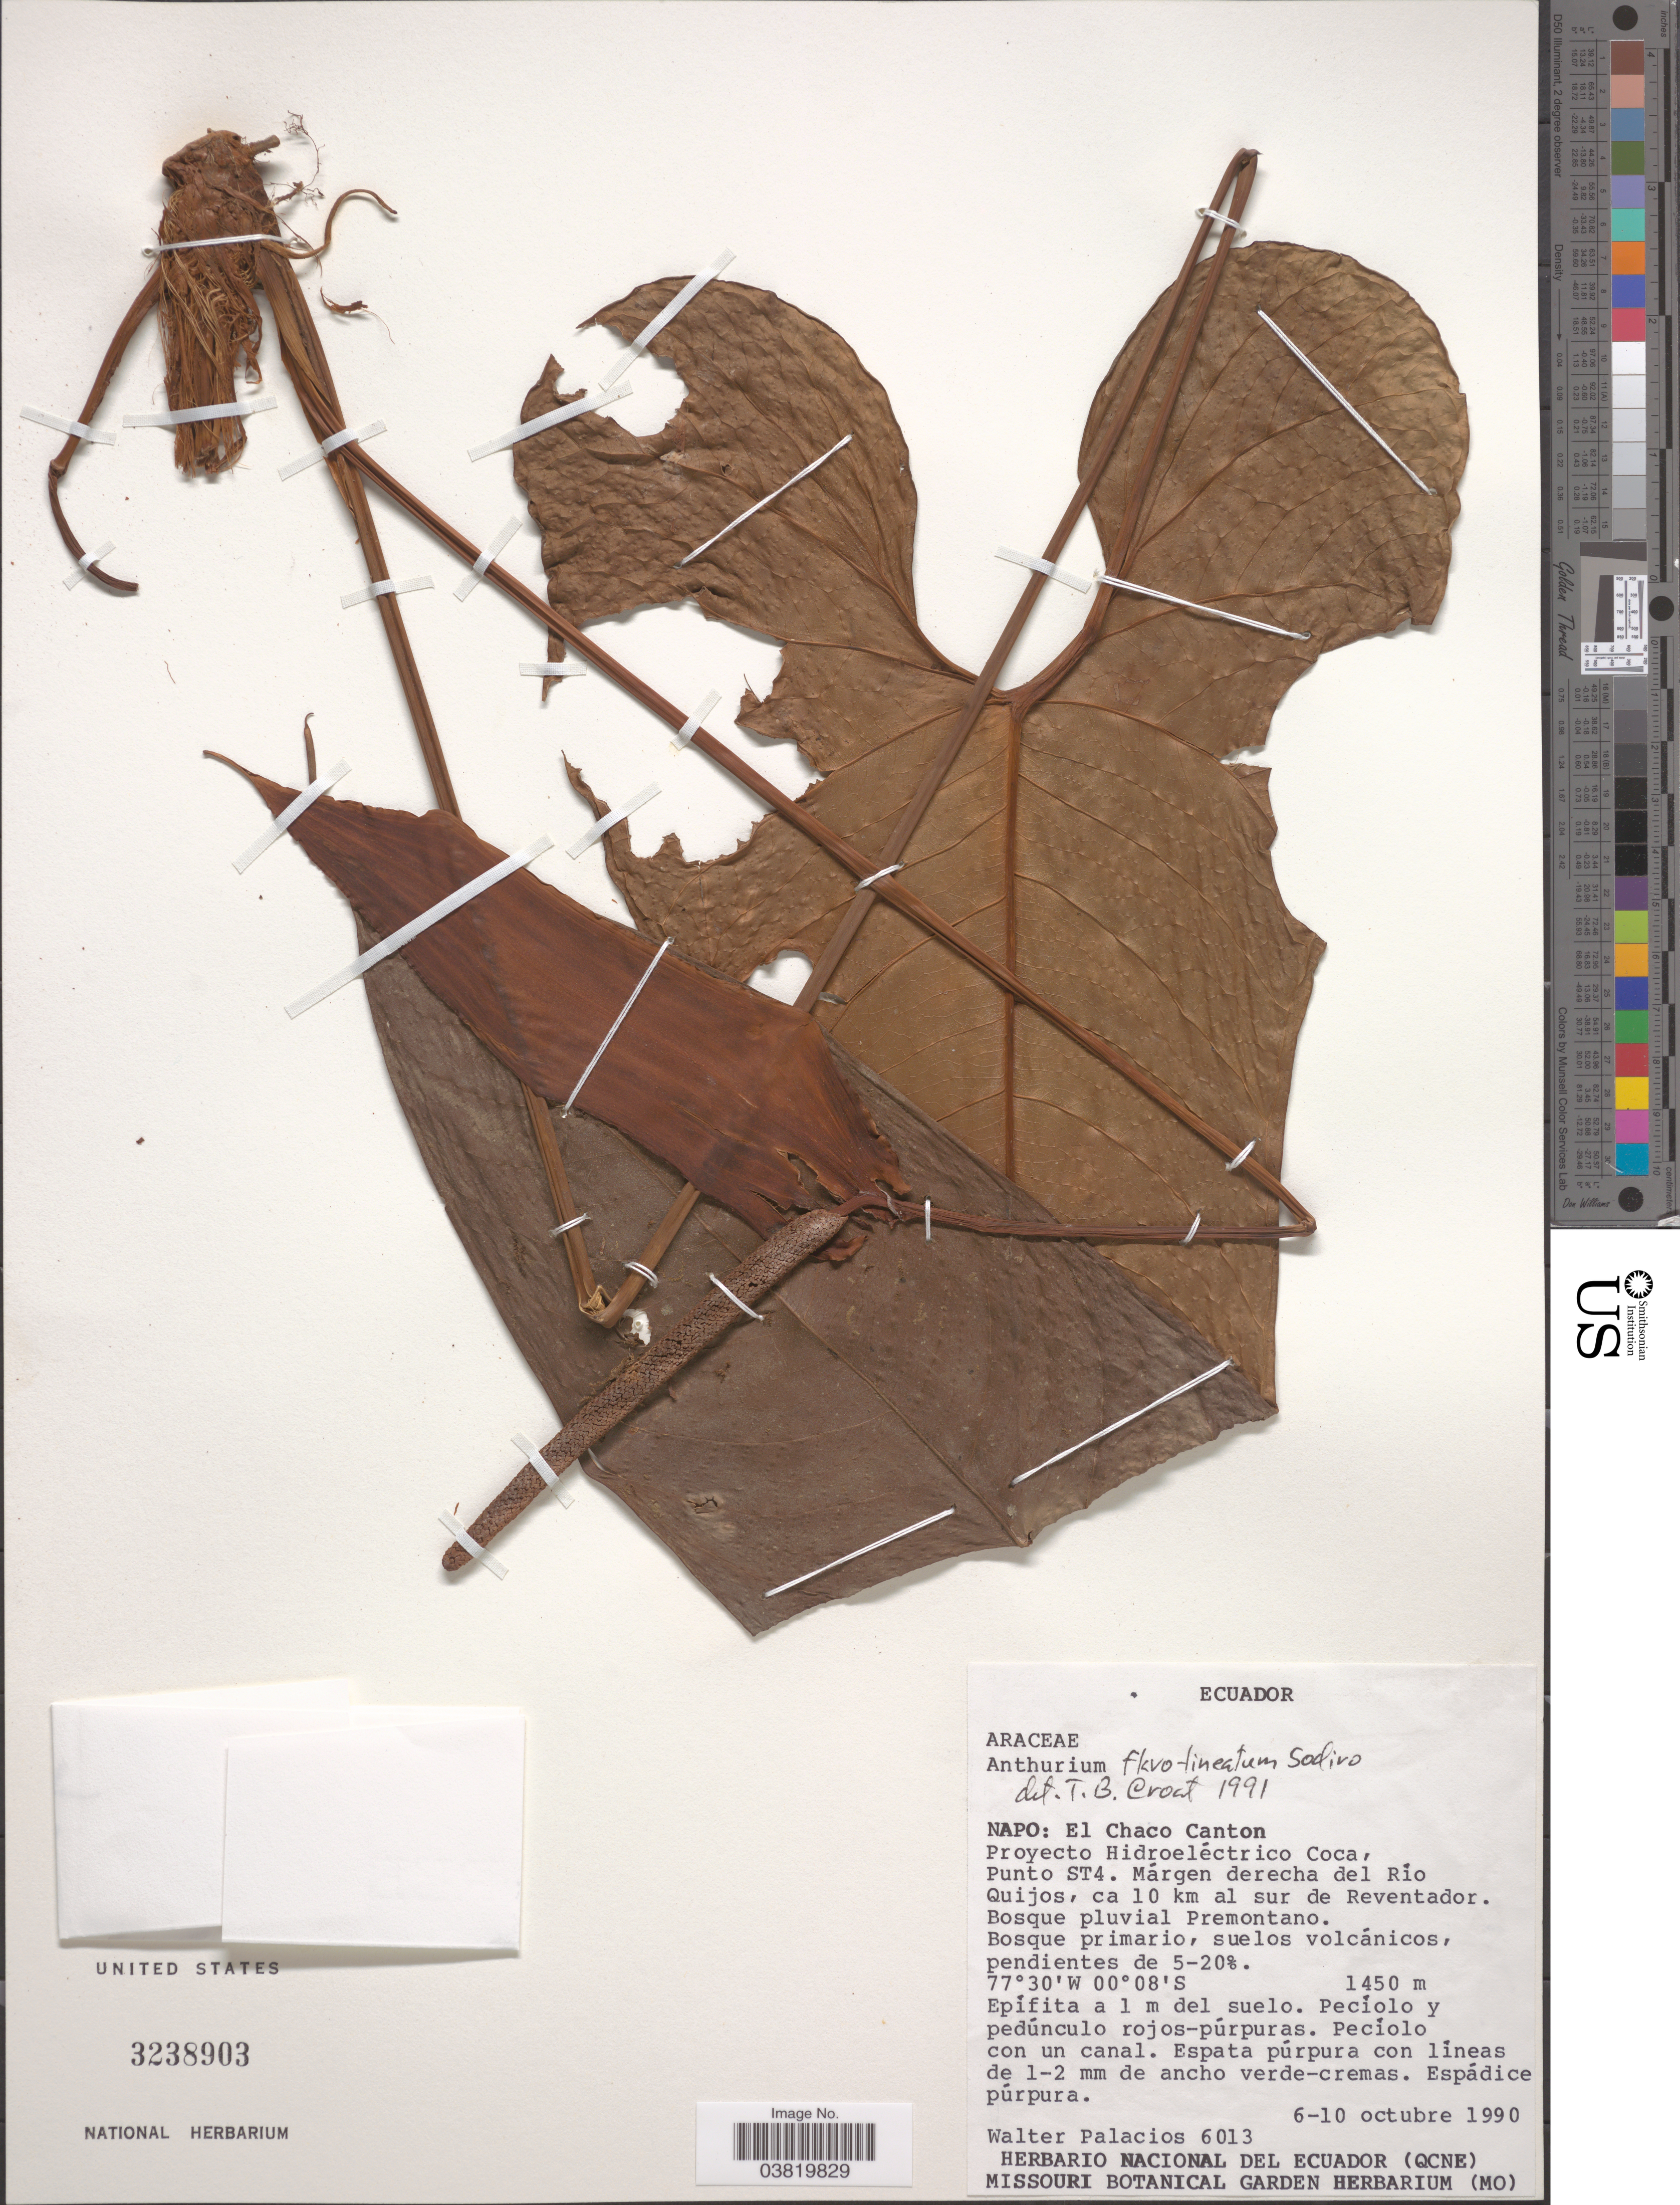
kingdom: Plantae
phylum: Tracheophyta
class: Liliopsida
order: Alismatales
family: Araceae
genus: Anthurium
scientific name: Anthurium flavo-lineatum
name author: Sodiro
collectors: W. Palacios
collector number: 6013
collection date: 1990-10-06/1990-10-10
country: Ecuador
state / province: Napo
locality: El Chaco Canton. Proyecto Hidroeléctrico Coca, Punto St4. Márgen derecha del Río Quijos, ca 10 km al sur de Reventador.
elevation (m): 1450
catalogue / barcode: US 3238903